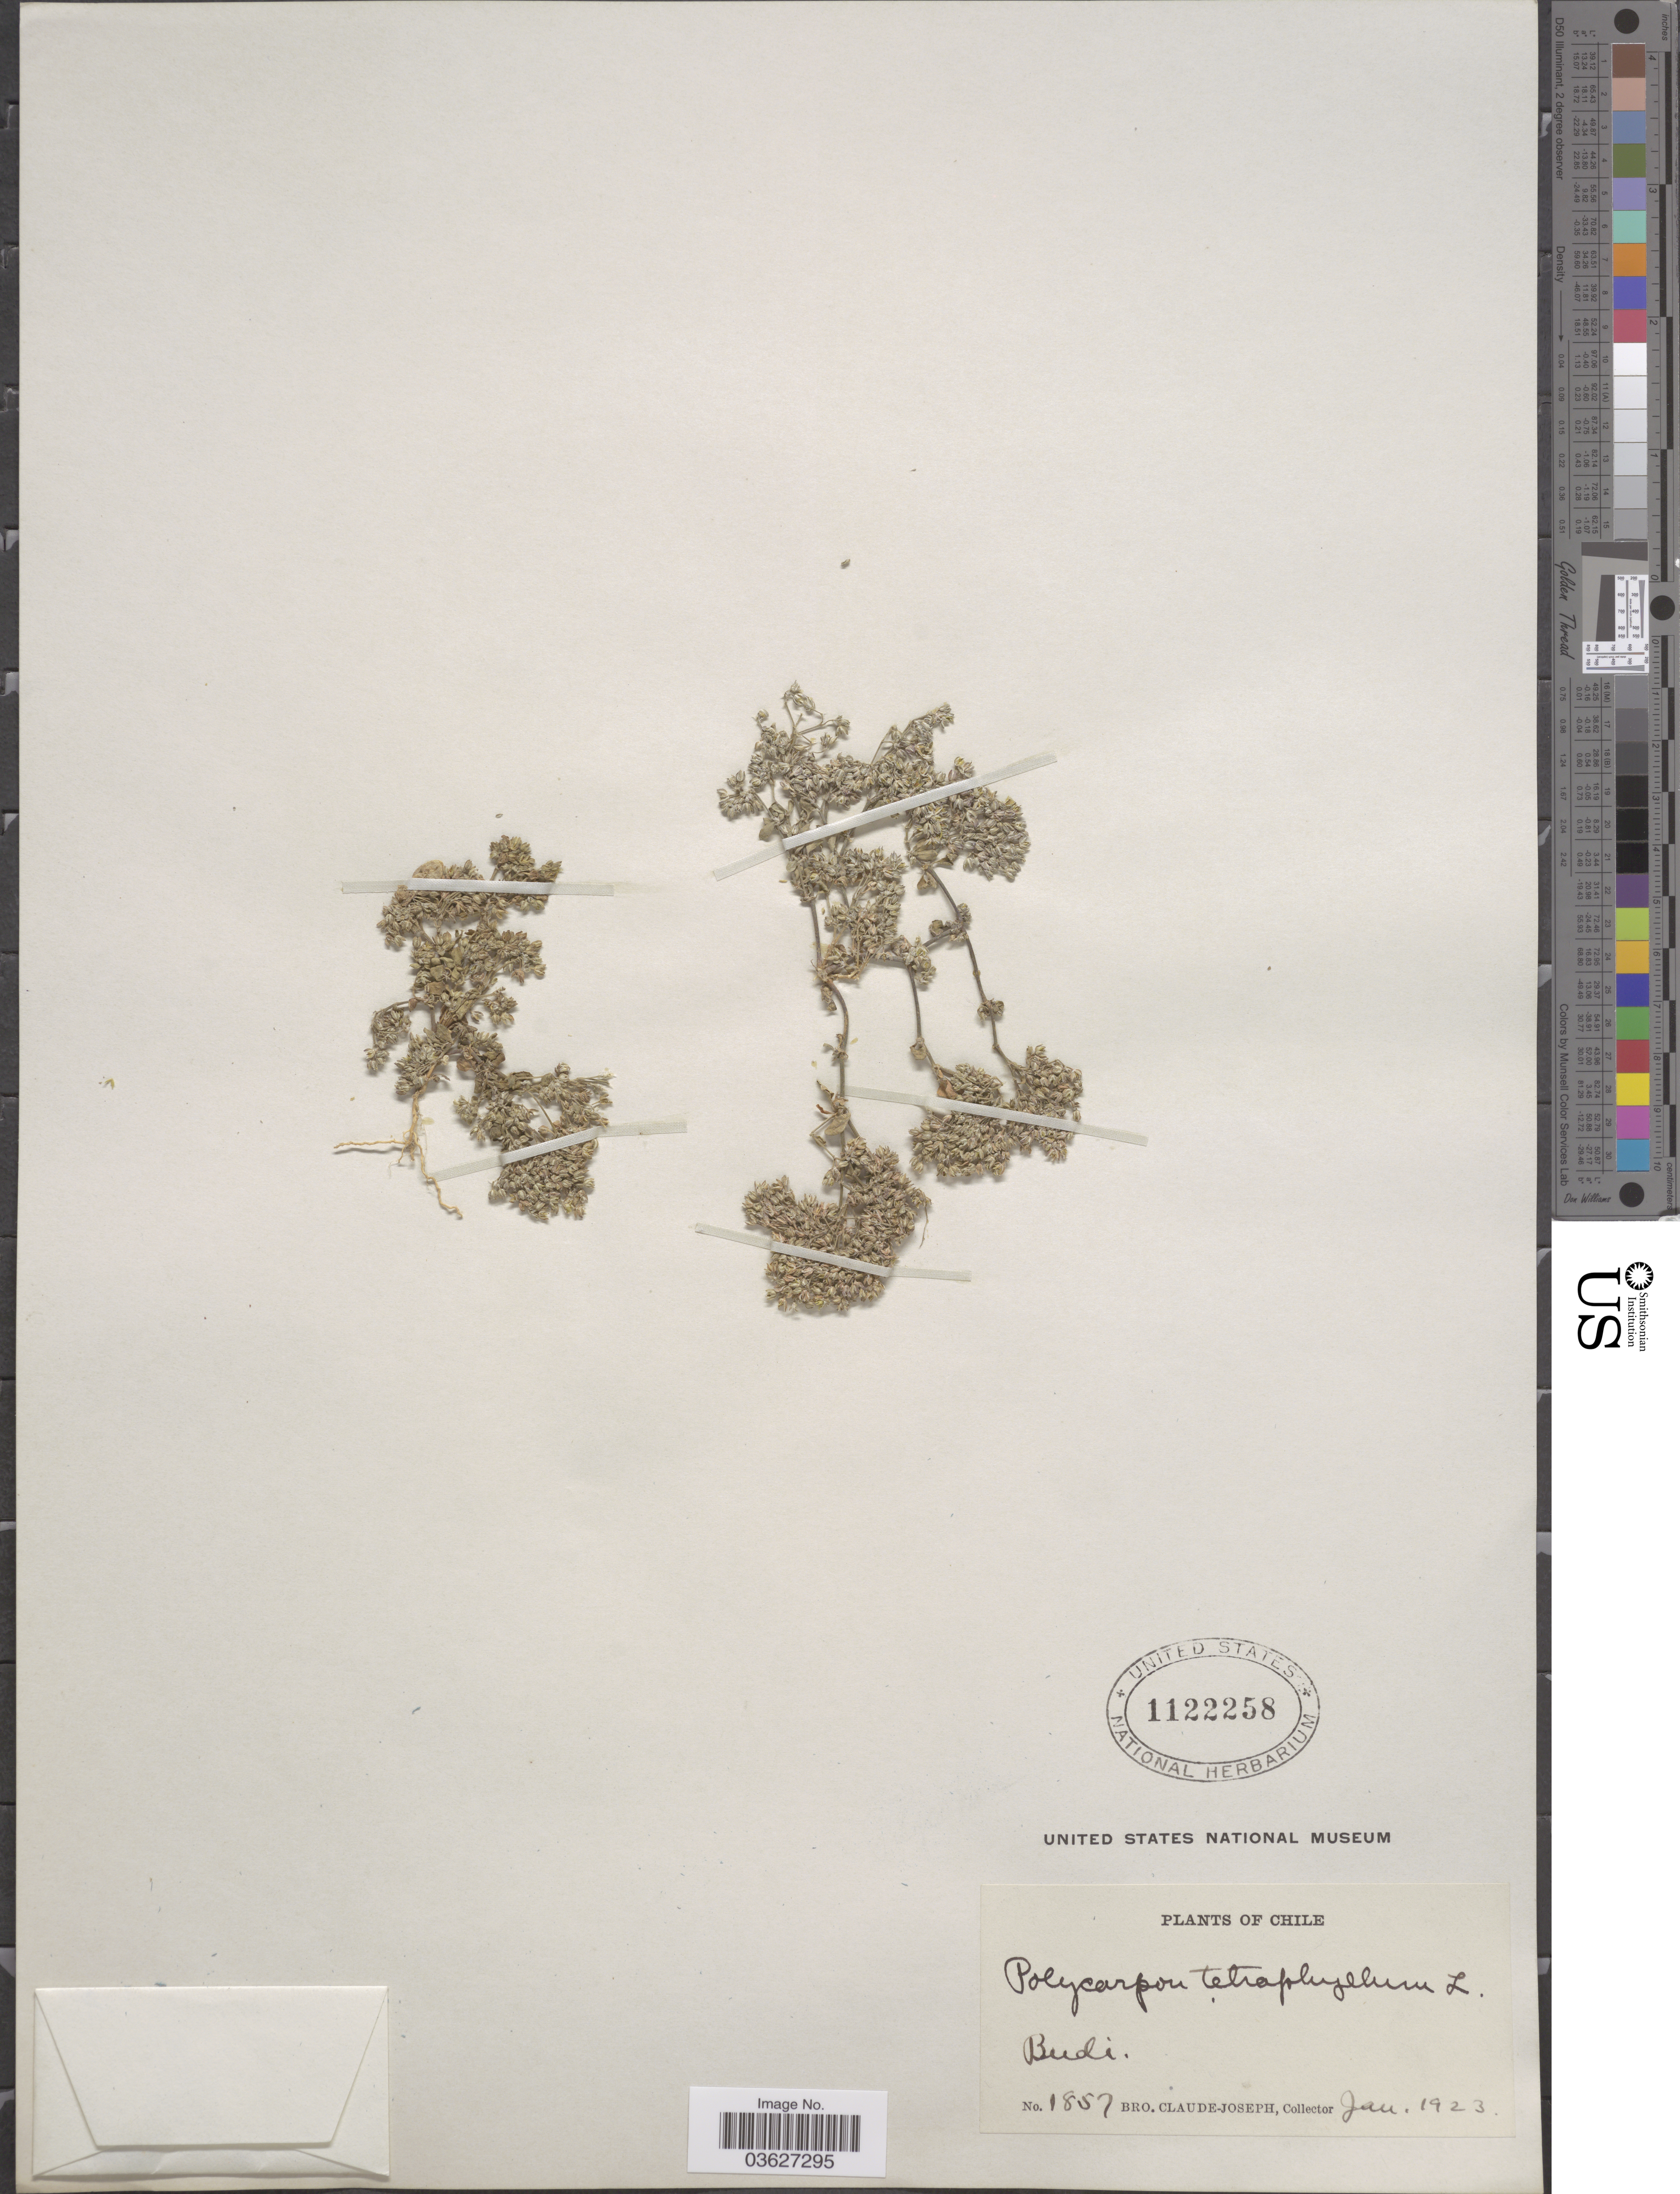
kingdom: Plantae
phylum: Tracheophyta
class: Magnoliopsida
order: Caryophyllales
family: Caryophyllaceae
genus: Polycarpon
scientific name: Polycarpon tetraphyllum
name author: (L.) L.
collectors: Bro. Claude-Joseph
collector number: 1857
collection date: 1923-01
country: Chile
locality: Budi.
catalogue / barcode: US 1122258